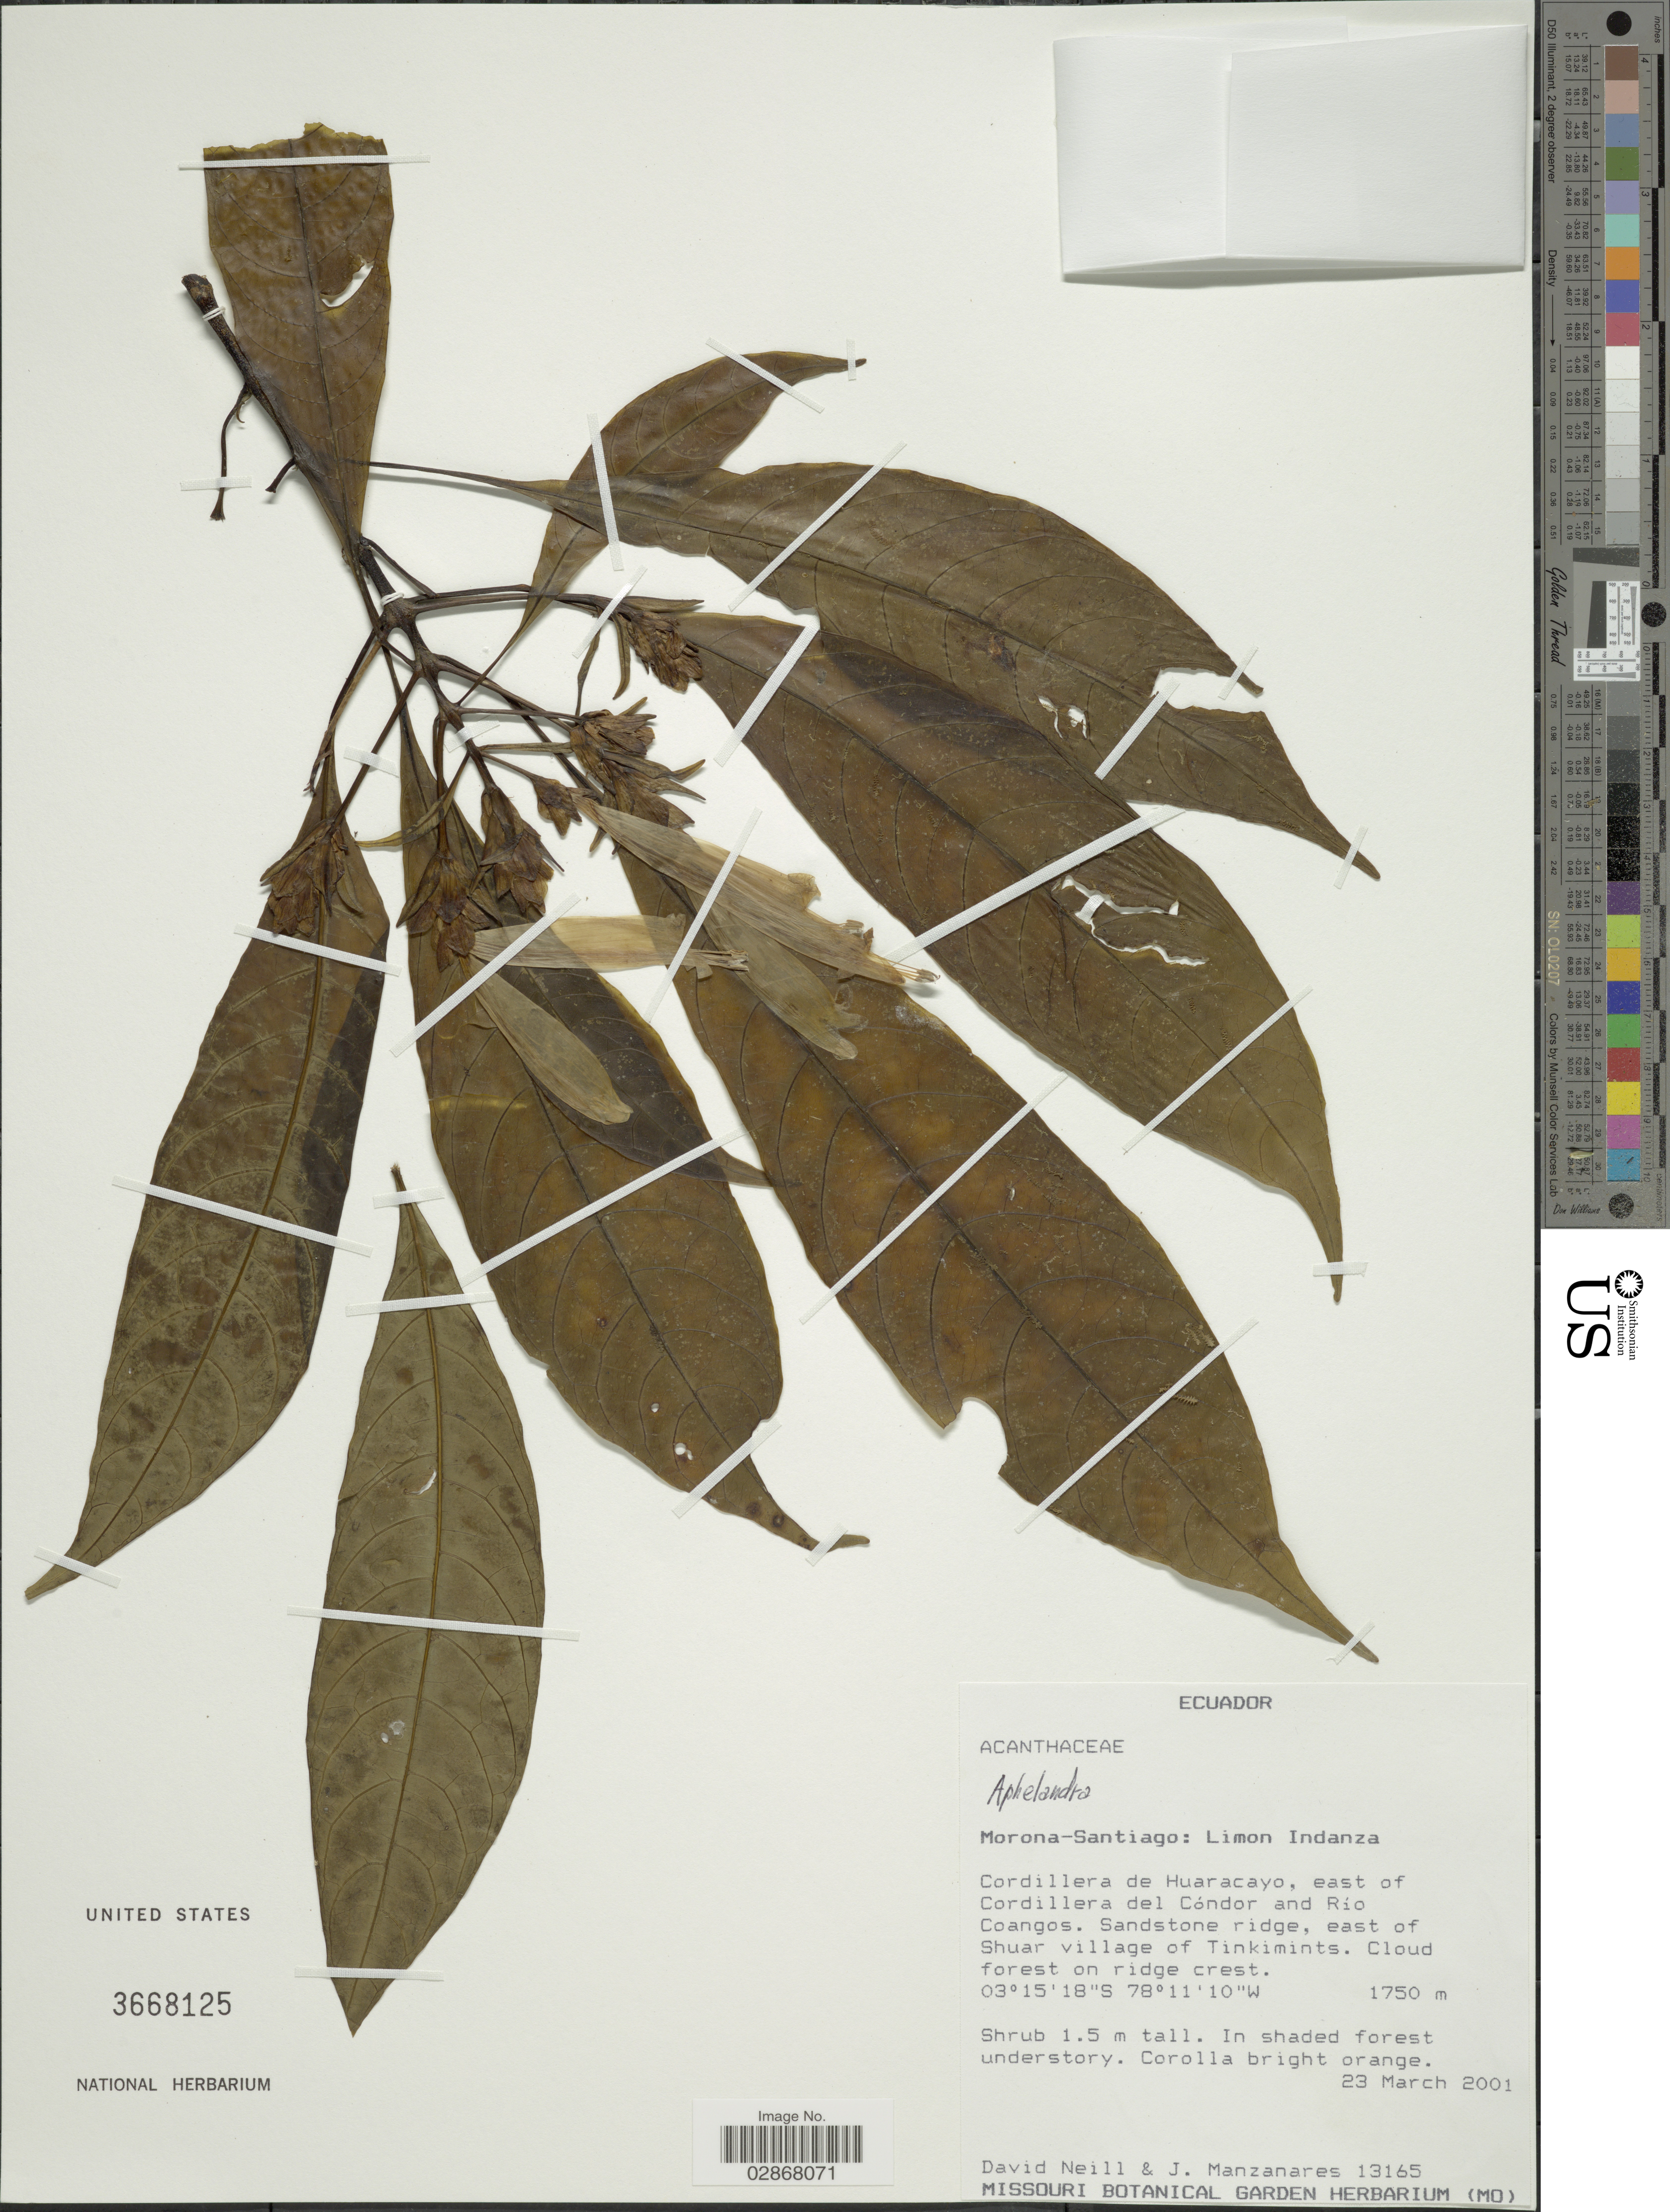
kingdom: Plantae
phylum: Tracheophyta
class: Magnoliopsida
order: Lamiales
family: Acanthaceae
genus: Aphelandra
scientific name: Aphelandra sp.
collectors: D. Neill & J. Manzanares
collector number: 13165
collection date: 2001-03-23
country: Ecuador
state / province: Morona-Santiago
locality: Limon Indanza. Cordillera de Huaracayo, east of Cordillera del Cóndor and Río Coangos. Sandstone ridge, east of Shuar vullage of Tinkimints.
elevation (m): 1750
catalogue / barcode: US 3668125